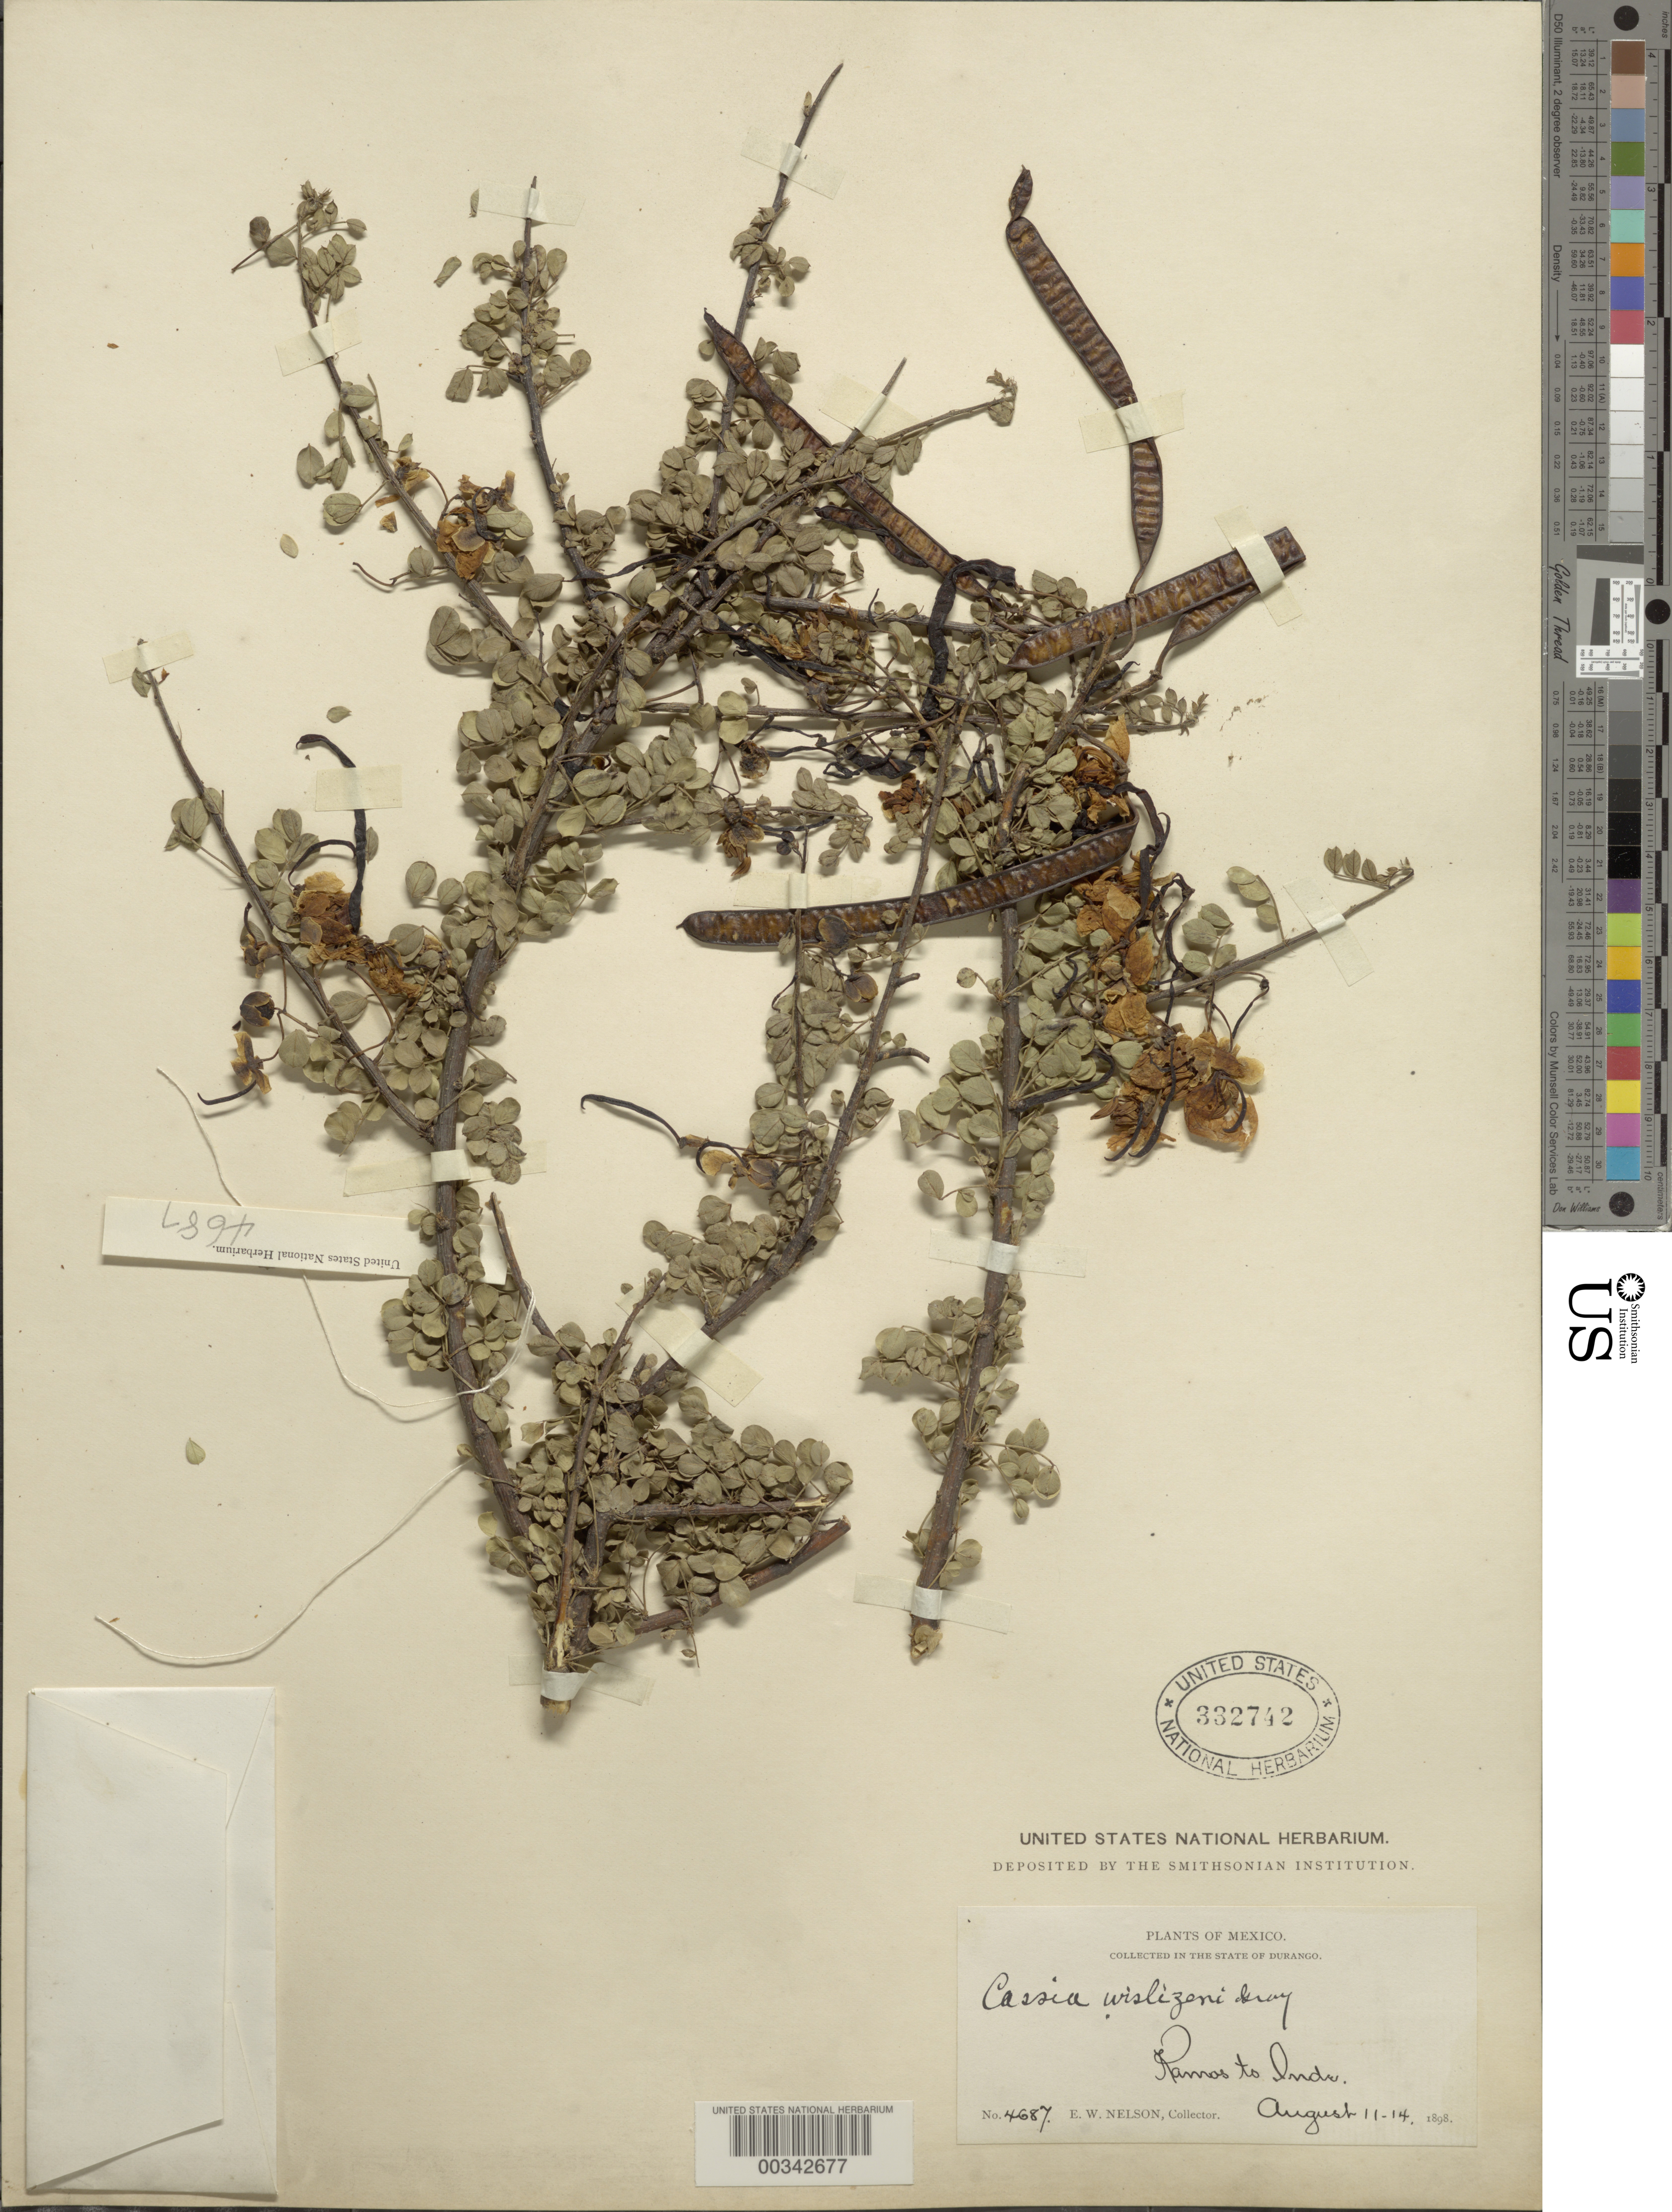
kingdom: Plantae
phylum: Tracheophyta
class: Magnoliopsida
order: Fabales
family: Fabaceae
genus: Senna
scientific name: Senna wislizeni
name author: (A. Gray) H.S. Irwin & Barneby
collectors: E. W. Nelson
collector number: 4687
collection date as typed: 11 Aug 1898 to 14 Aug 1898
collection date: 1898-08-11/1898-08-14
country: Mexico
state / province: Durango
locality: Ramos to inde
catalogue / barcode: US 332742